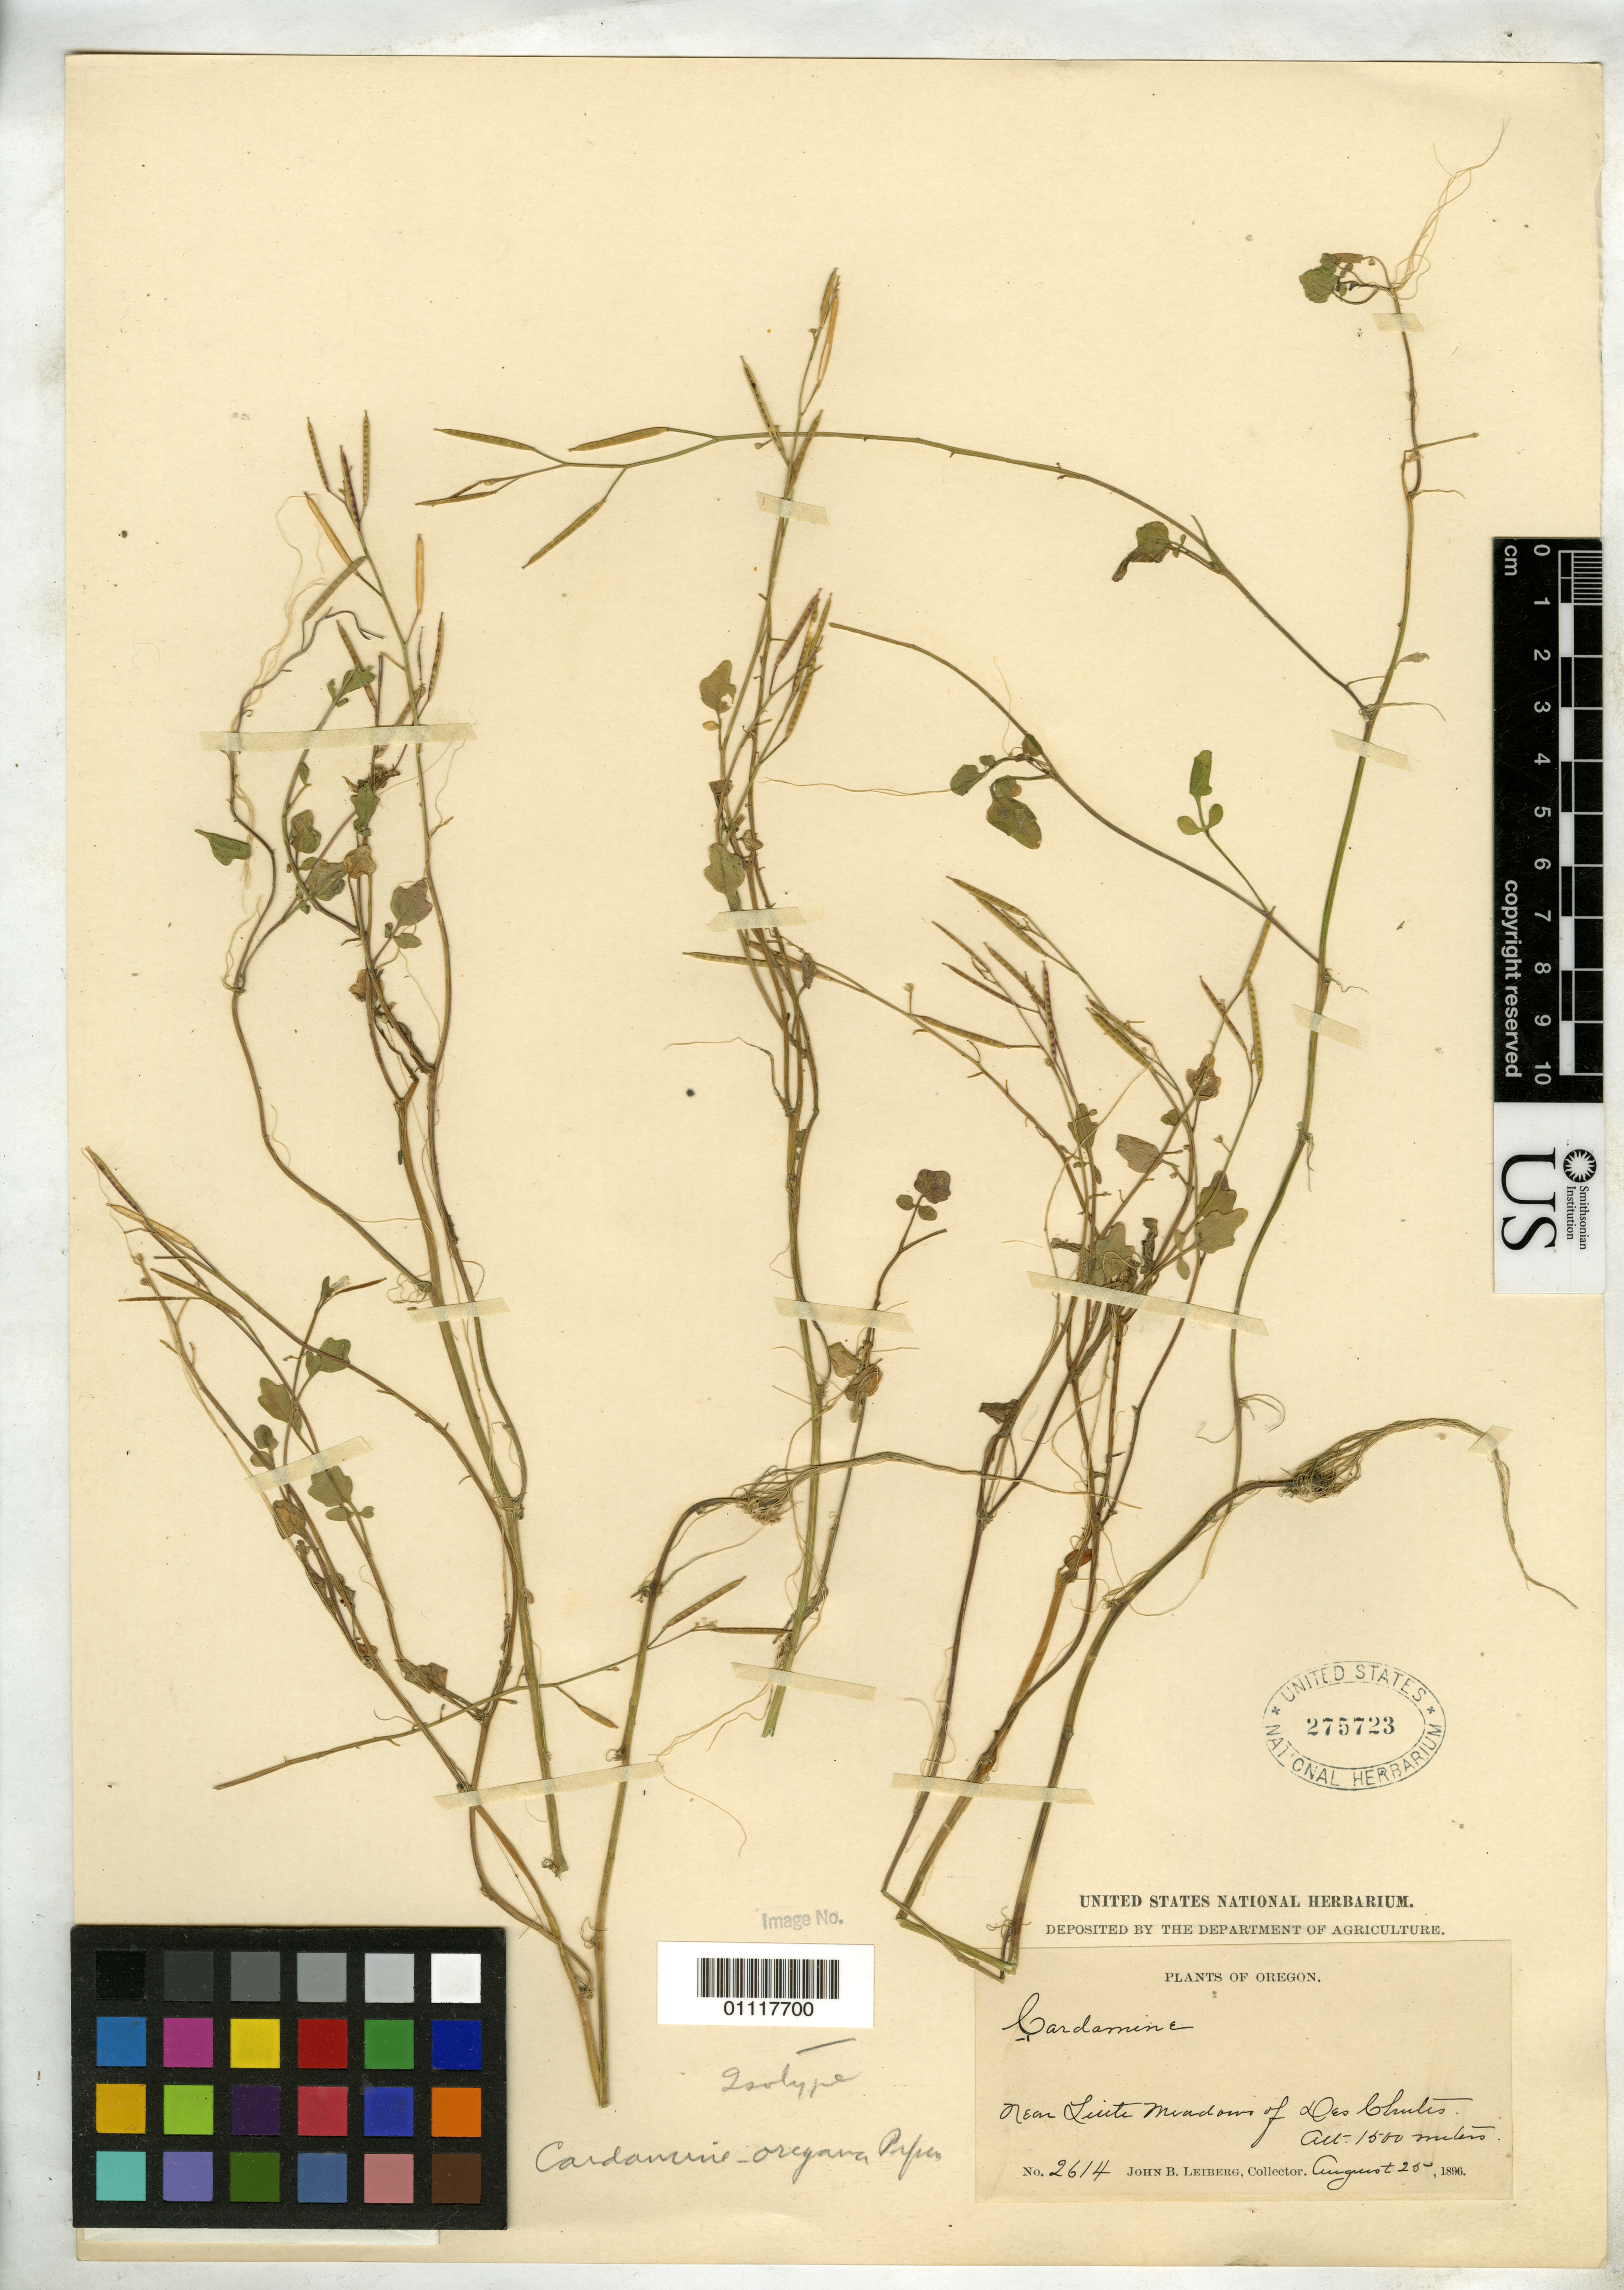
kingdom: Plantae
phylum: Tracheophyta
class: Magnoliopsida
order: Brassicales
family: Brassicaceae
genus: Cardamine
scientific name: Cardamine oregana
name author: Piper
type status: Isotype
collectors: J. Leiberg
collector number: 2614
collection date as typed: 25 Aug 1896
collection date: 1896-08-25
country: United States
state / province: Oregon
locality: Little meadows of the Des Chutes River.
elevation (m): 1500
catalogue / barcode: US 275723